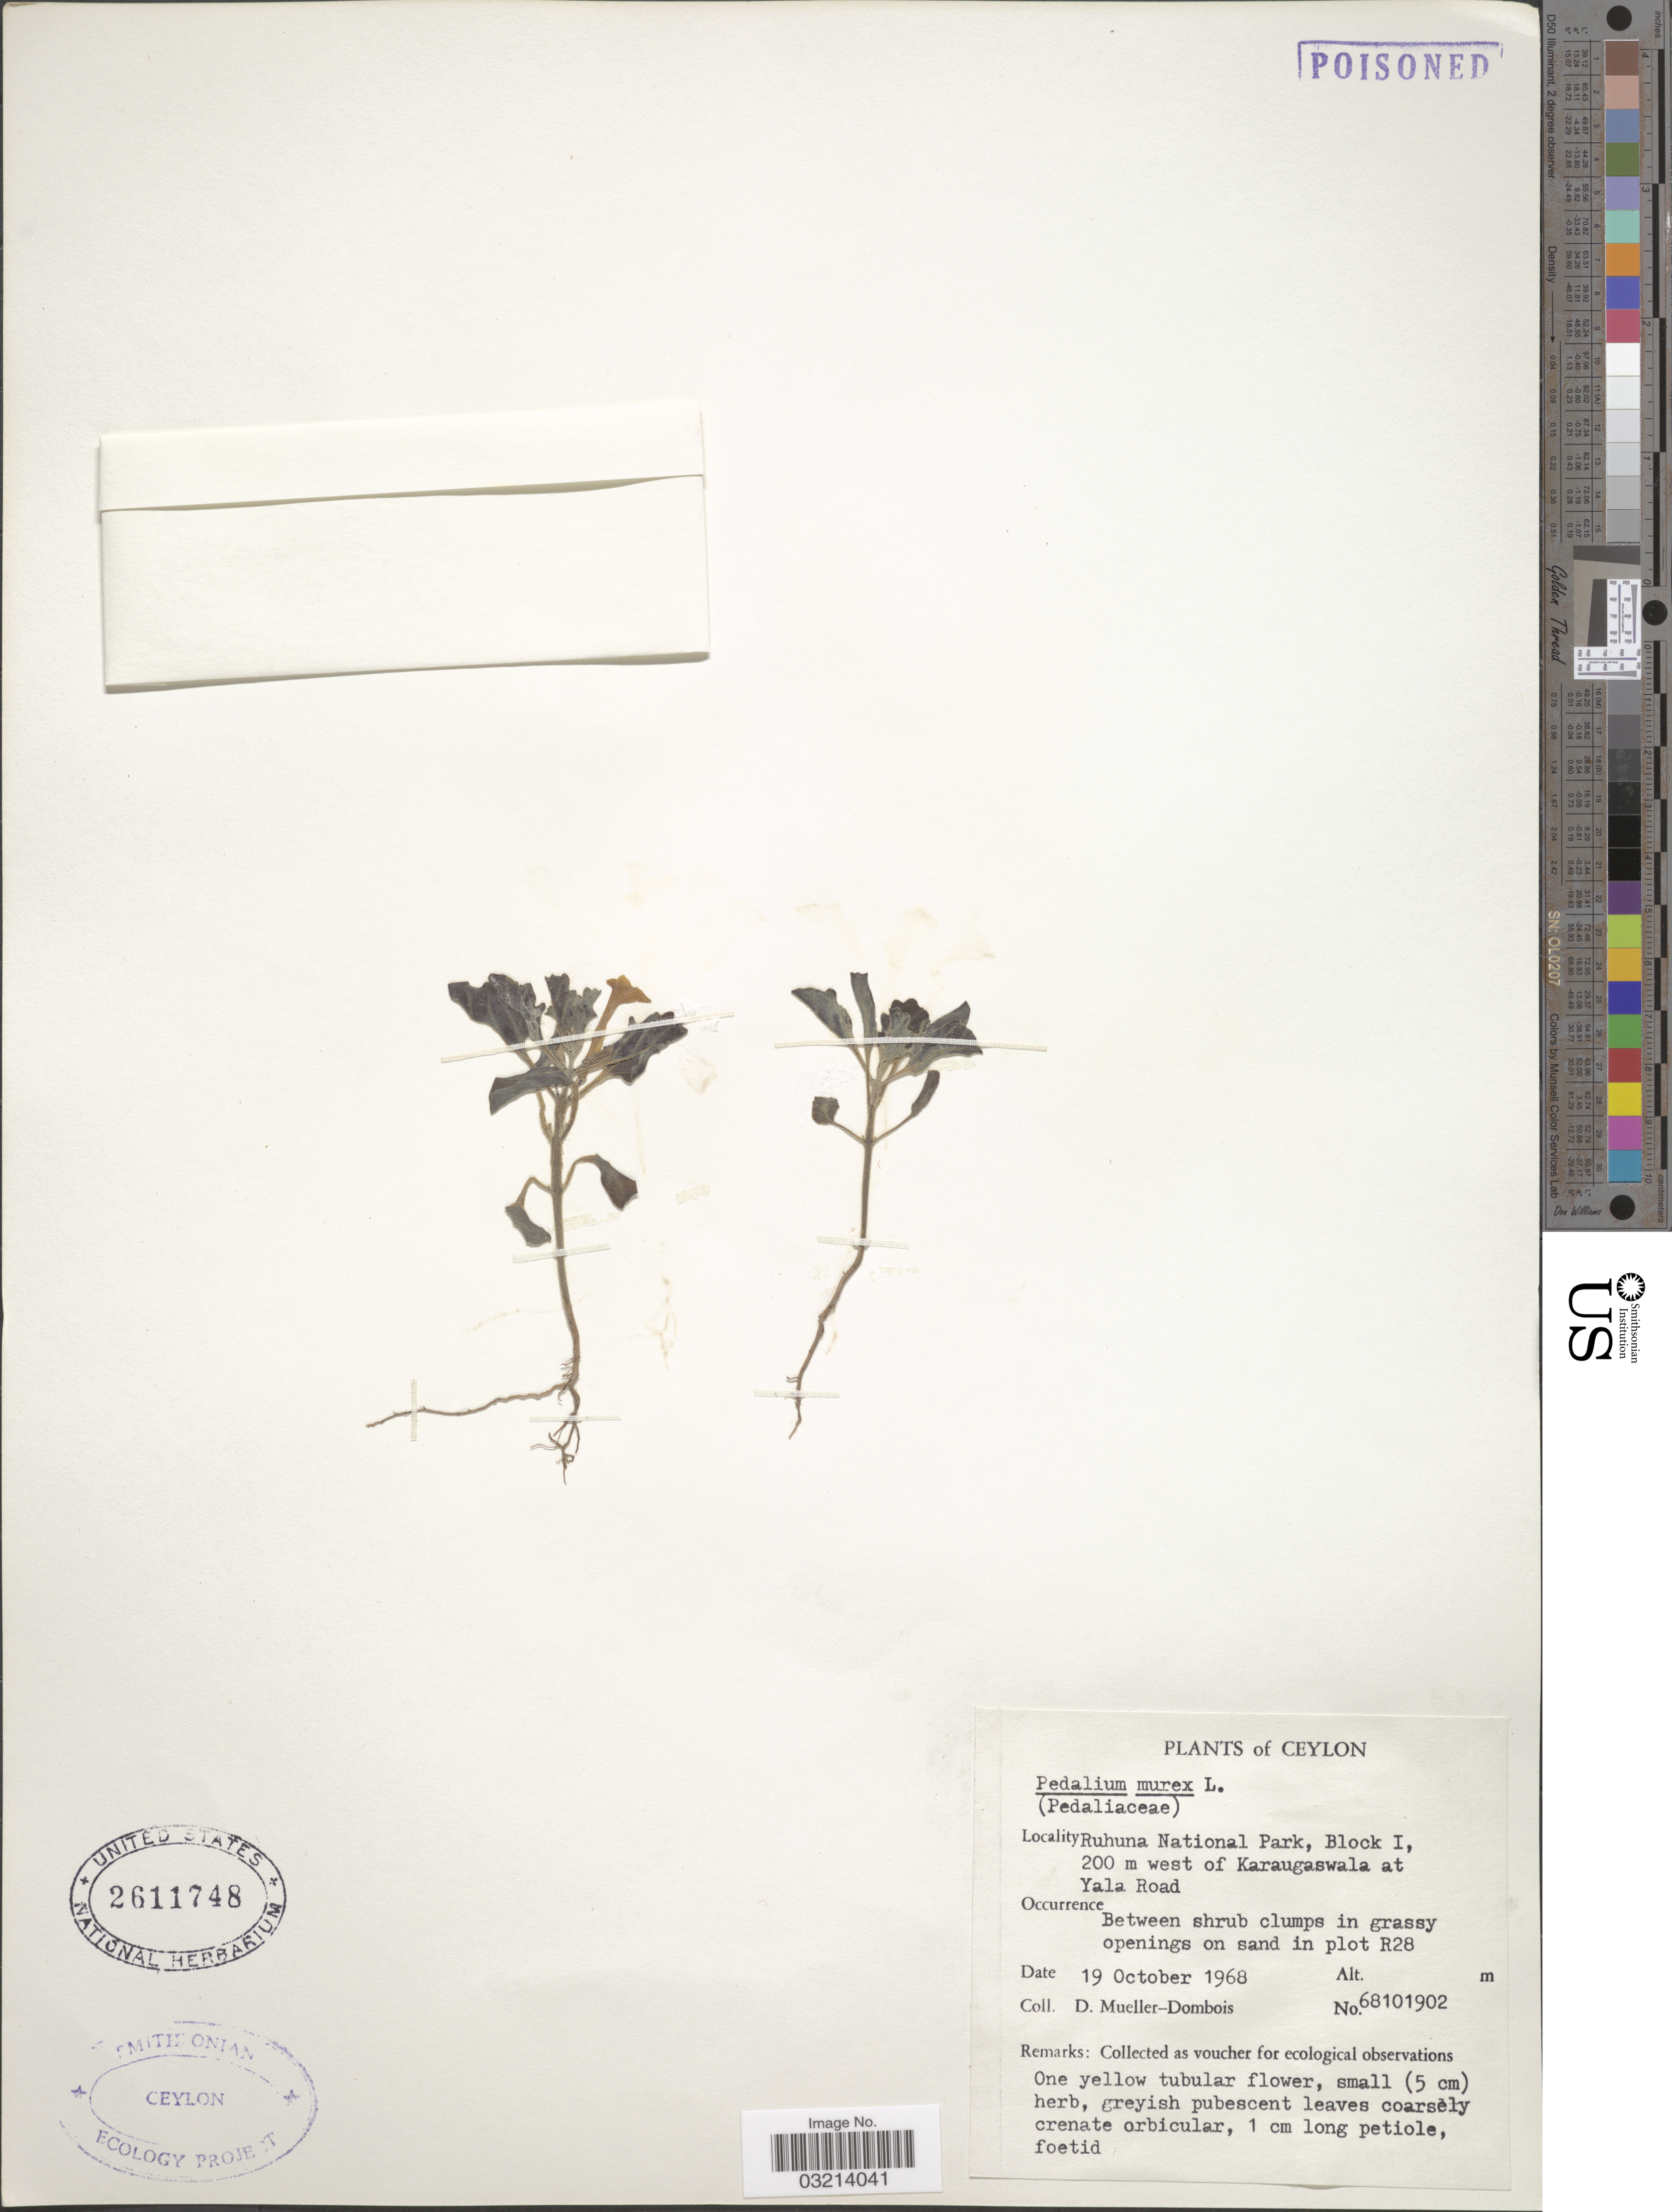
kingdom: Plantae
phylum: Tracheophyta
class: Magnoliopsida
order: Lamiales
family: Pedaliaceae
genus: Pedalium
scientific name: Pedalium murex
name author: L.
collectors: D. Mueller-Dombois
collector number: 68101902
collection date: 1968-10-19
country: Sri Lanka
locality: Ceylon. Ruhuna National Park, Block I, 200 m west of Karaugaswala at Yala Road. In plot R28.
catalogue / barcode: US 2611748